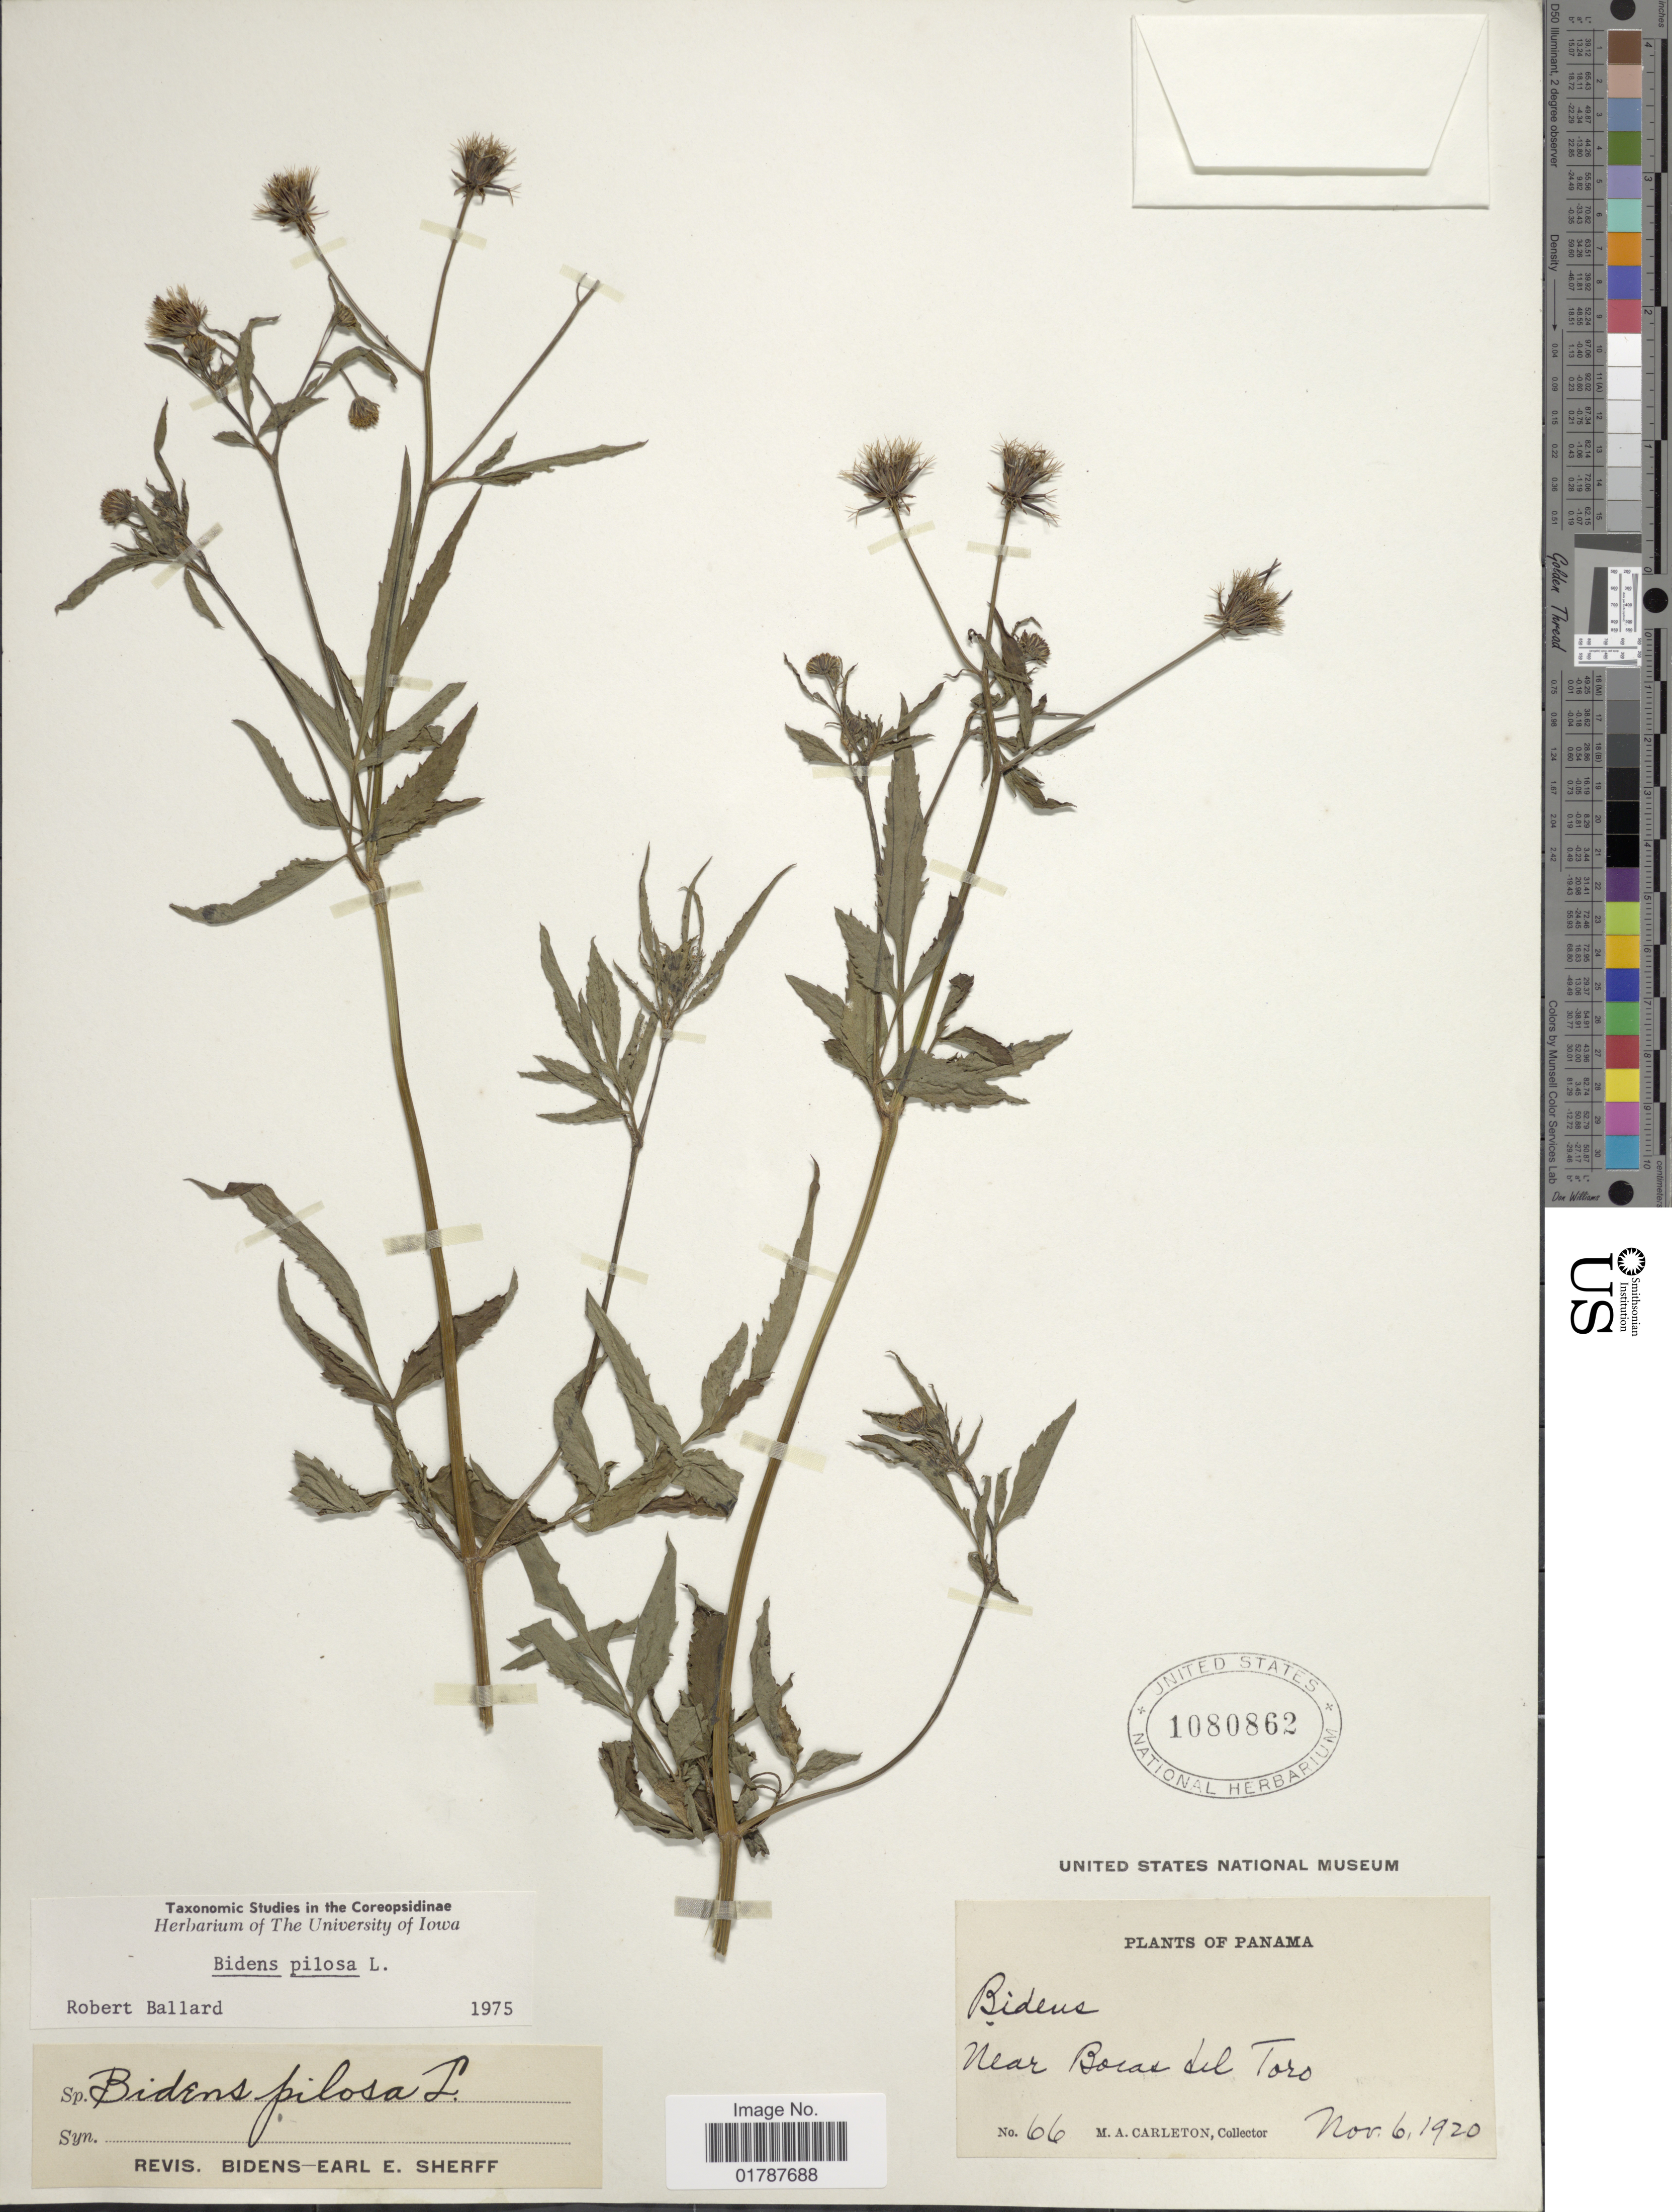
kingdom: Plantae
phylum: Tracheophyta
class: Magnoliopsida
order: Asterales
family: Asteraceae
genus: Bidens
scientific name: Bidens pilosa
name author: L.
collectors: M. A. Carleton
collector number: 66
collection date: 1920-11-06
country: Panama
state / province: Bocas del Toro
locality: Near Bocas del Toro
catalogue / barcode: US 1080862